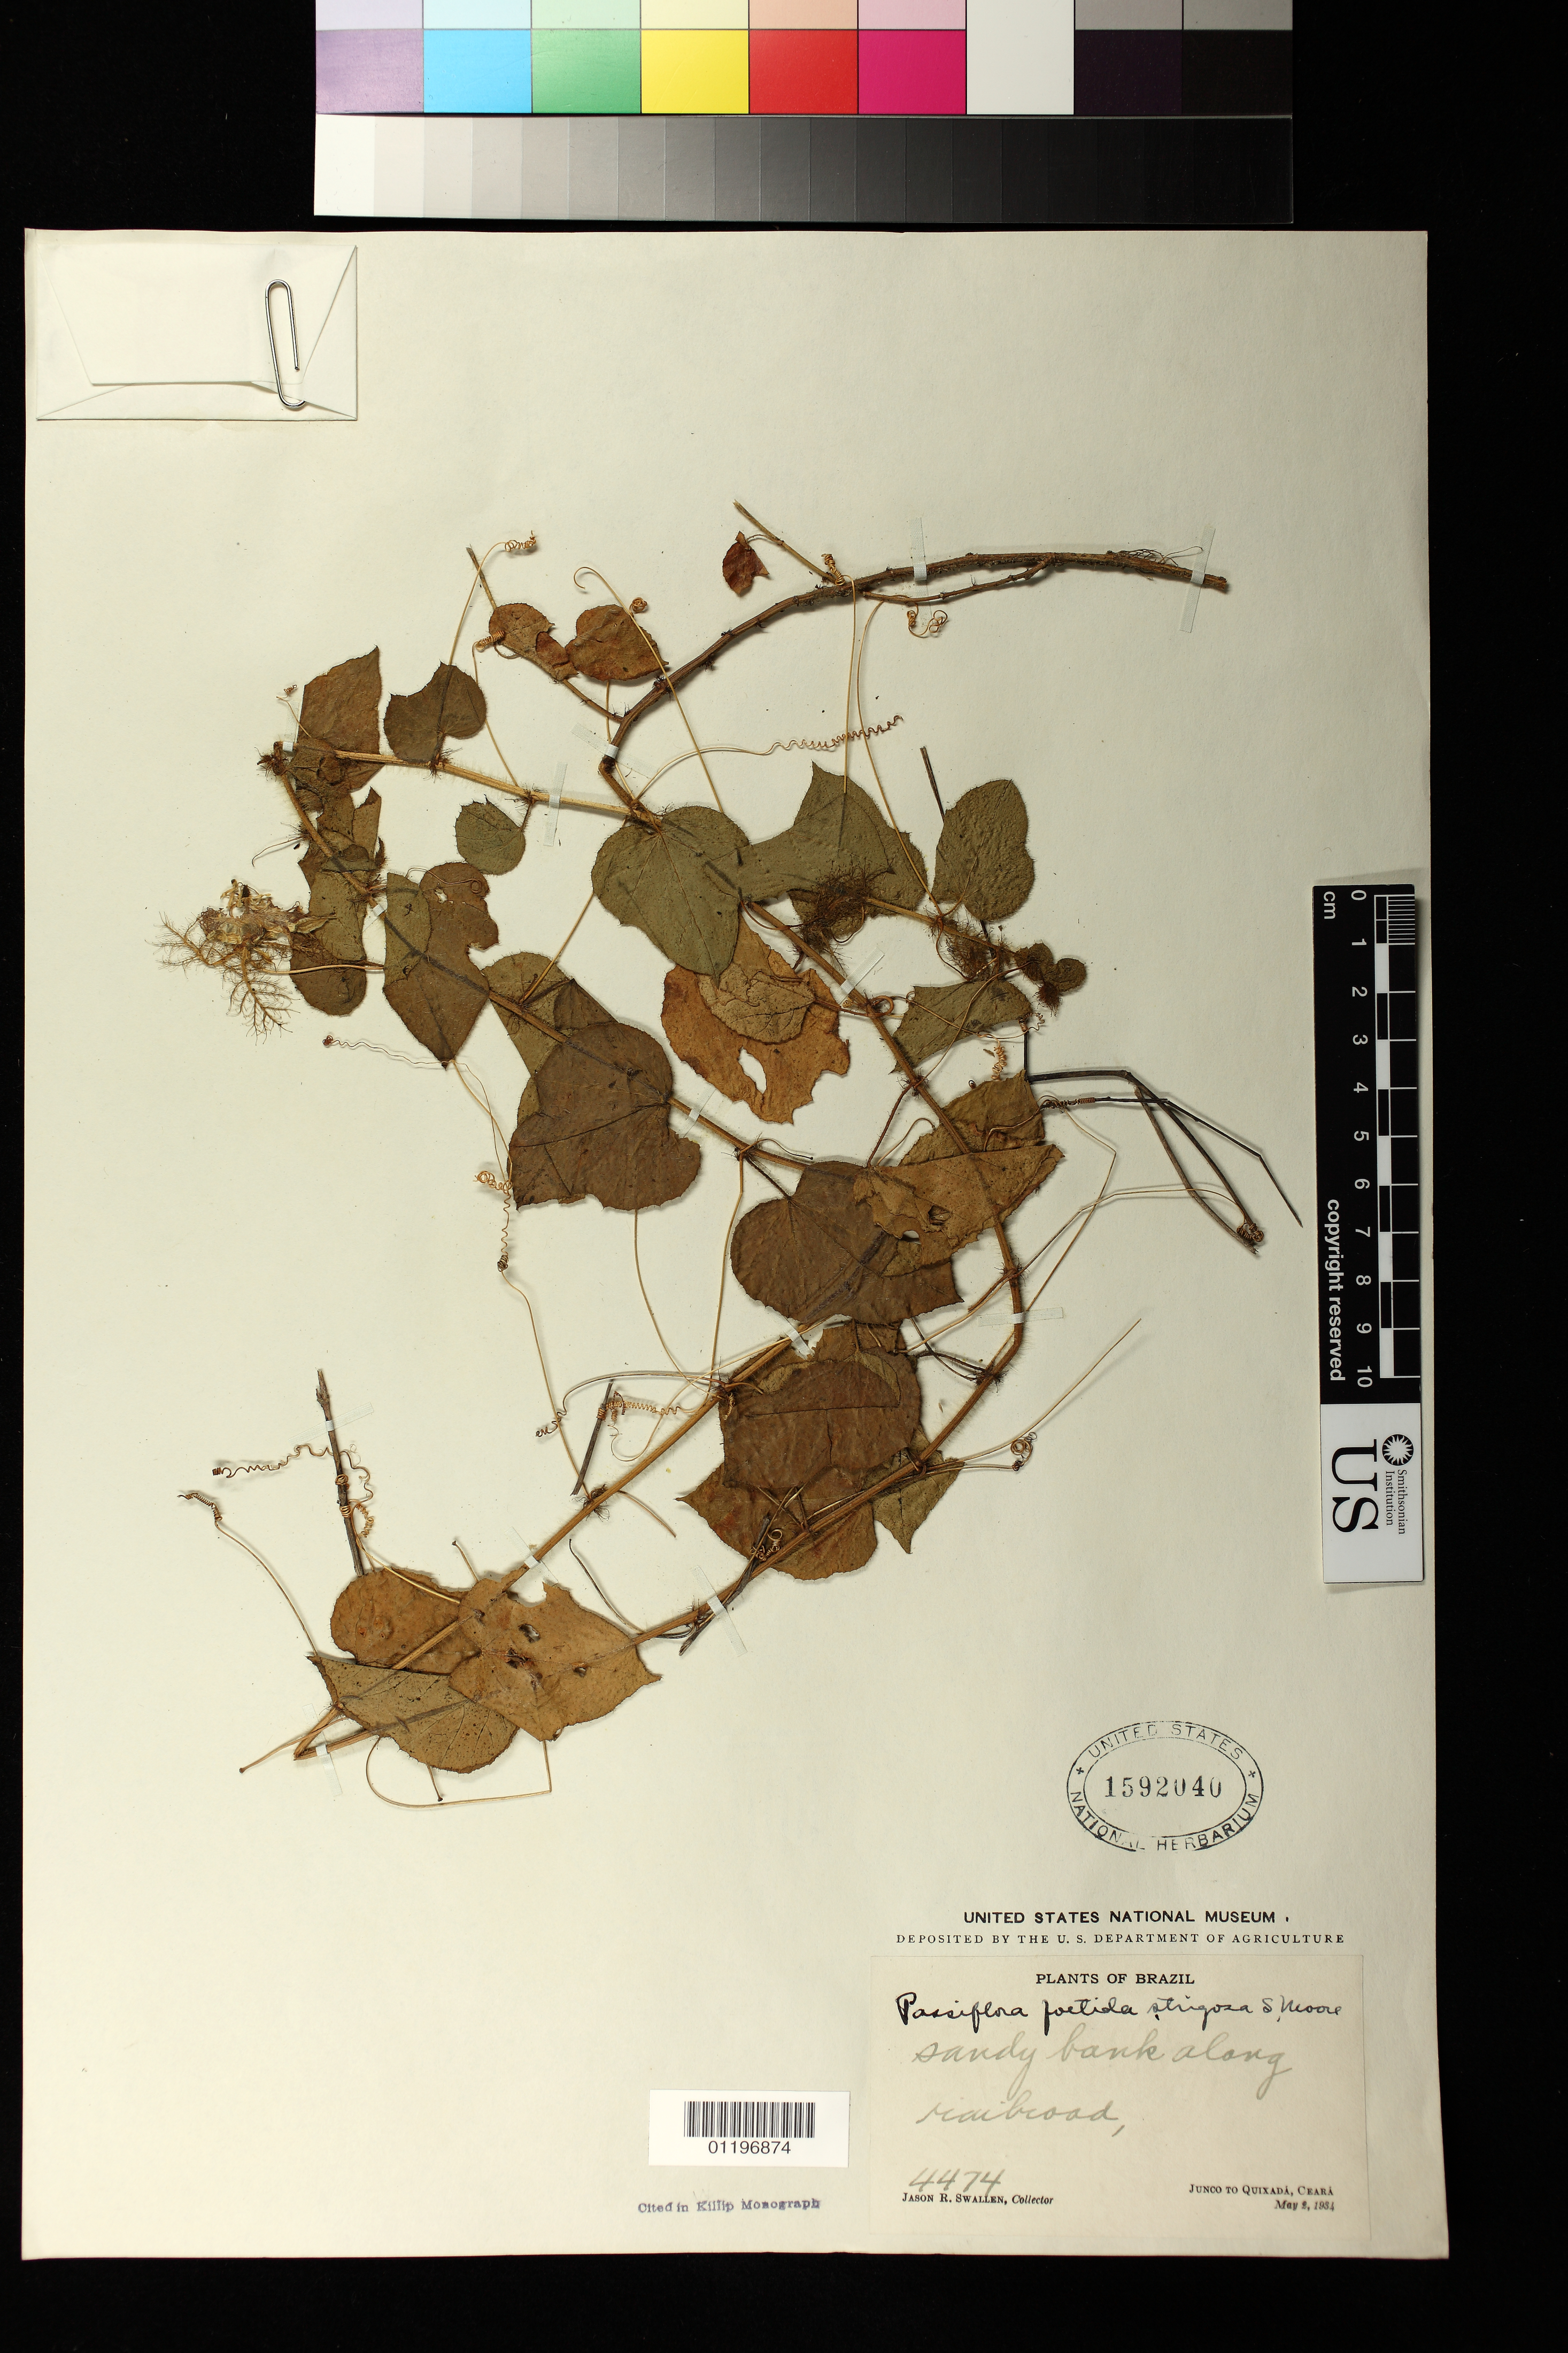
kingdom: Plantae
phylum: Tracheophyta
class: Magnoliopsida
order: Malpighiales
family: Passifloraceae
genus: Passiflora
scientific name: Passiflora foetida var. strigosa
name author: (M. Roem.) S. Moore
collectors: J. R. Swallen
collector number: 4474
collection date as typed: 05 Aug 1931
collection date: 1931-08-05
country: Brazil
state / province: Ceará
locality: Junco to Quixadá, Ceará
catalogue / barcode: US 1592040